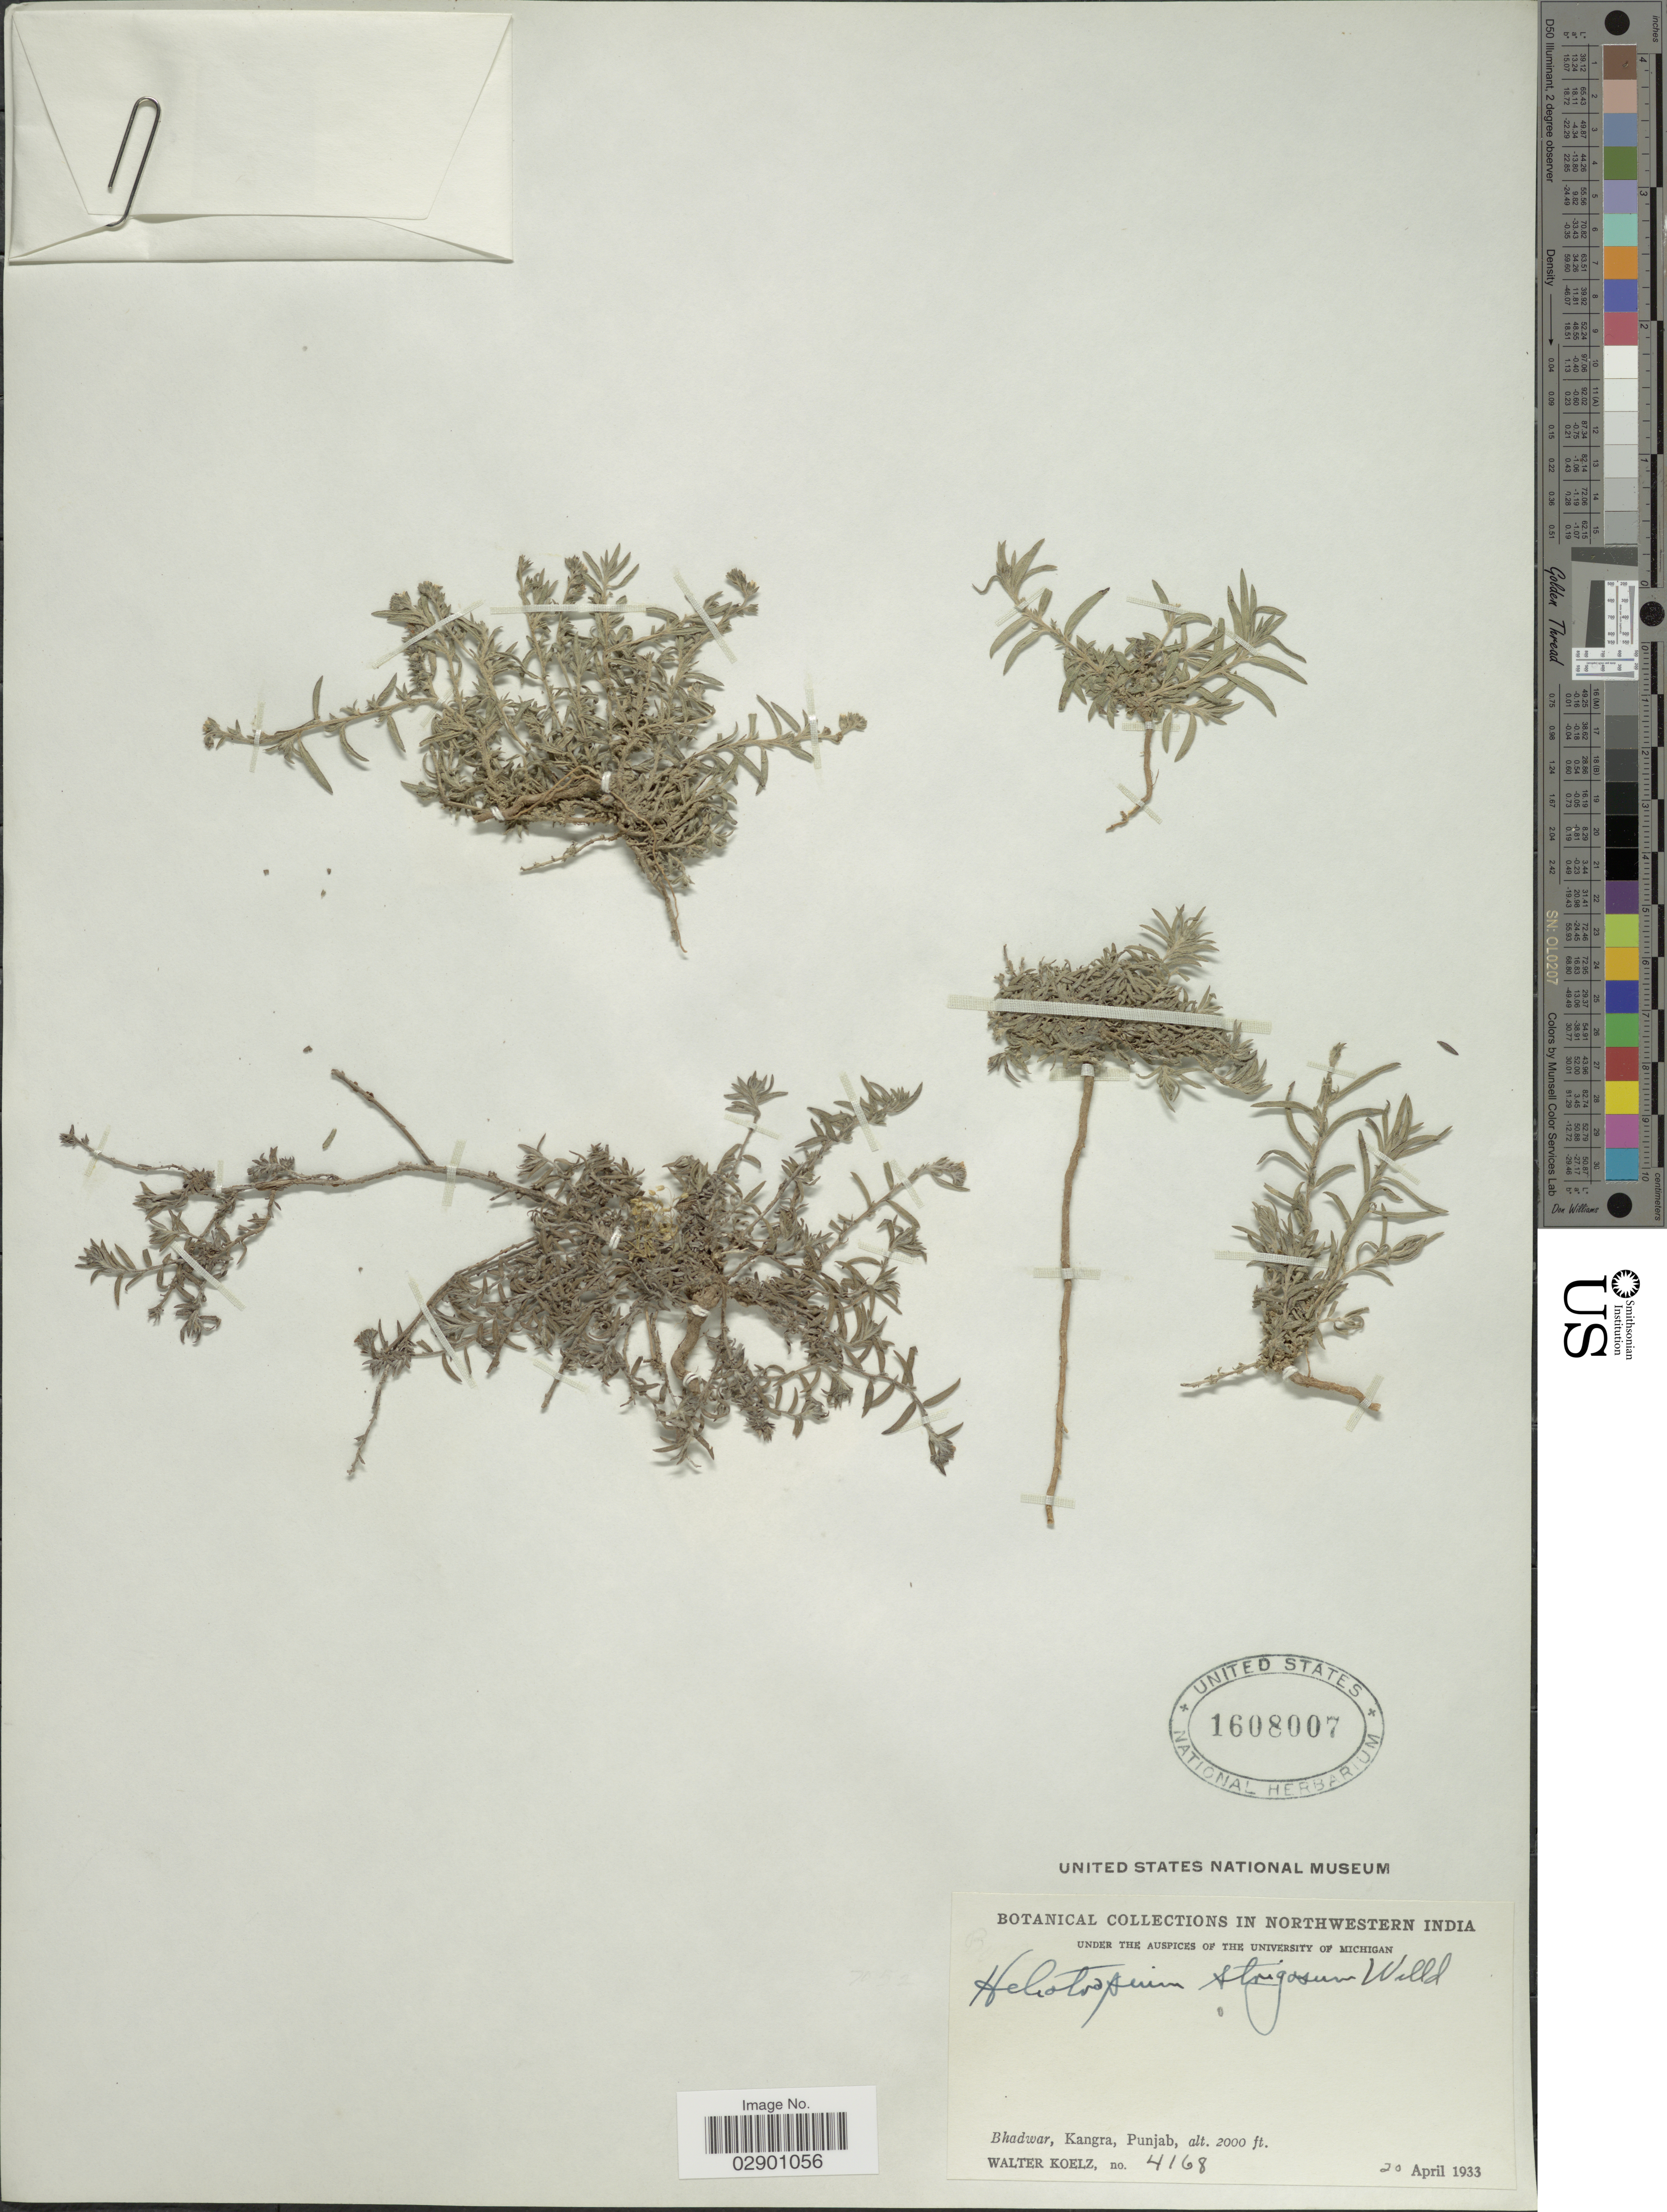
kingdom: Plantae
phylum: Tracheophyta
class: Magnoliopsida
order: Boraginales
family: Heliotropiaceae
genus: Heliotropium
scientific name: Heliotropium marifolium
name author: J. Koenig ex Retz.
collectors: W. N. Koelz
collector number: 4168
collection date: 1933-04-20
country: India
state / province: Punjab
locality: Northwestern India. Bhadwar, Kangra, Punjab.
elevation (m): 610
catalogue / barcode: US 1608007